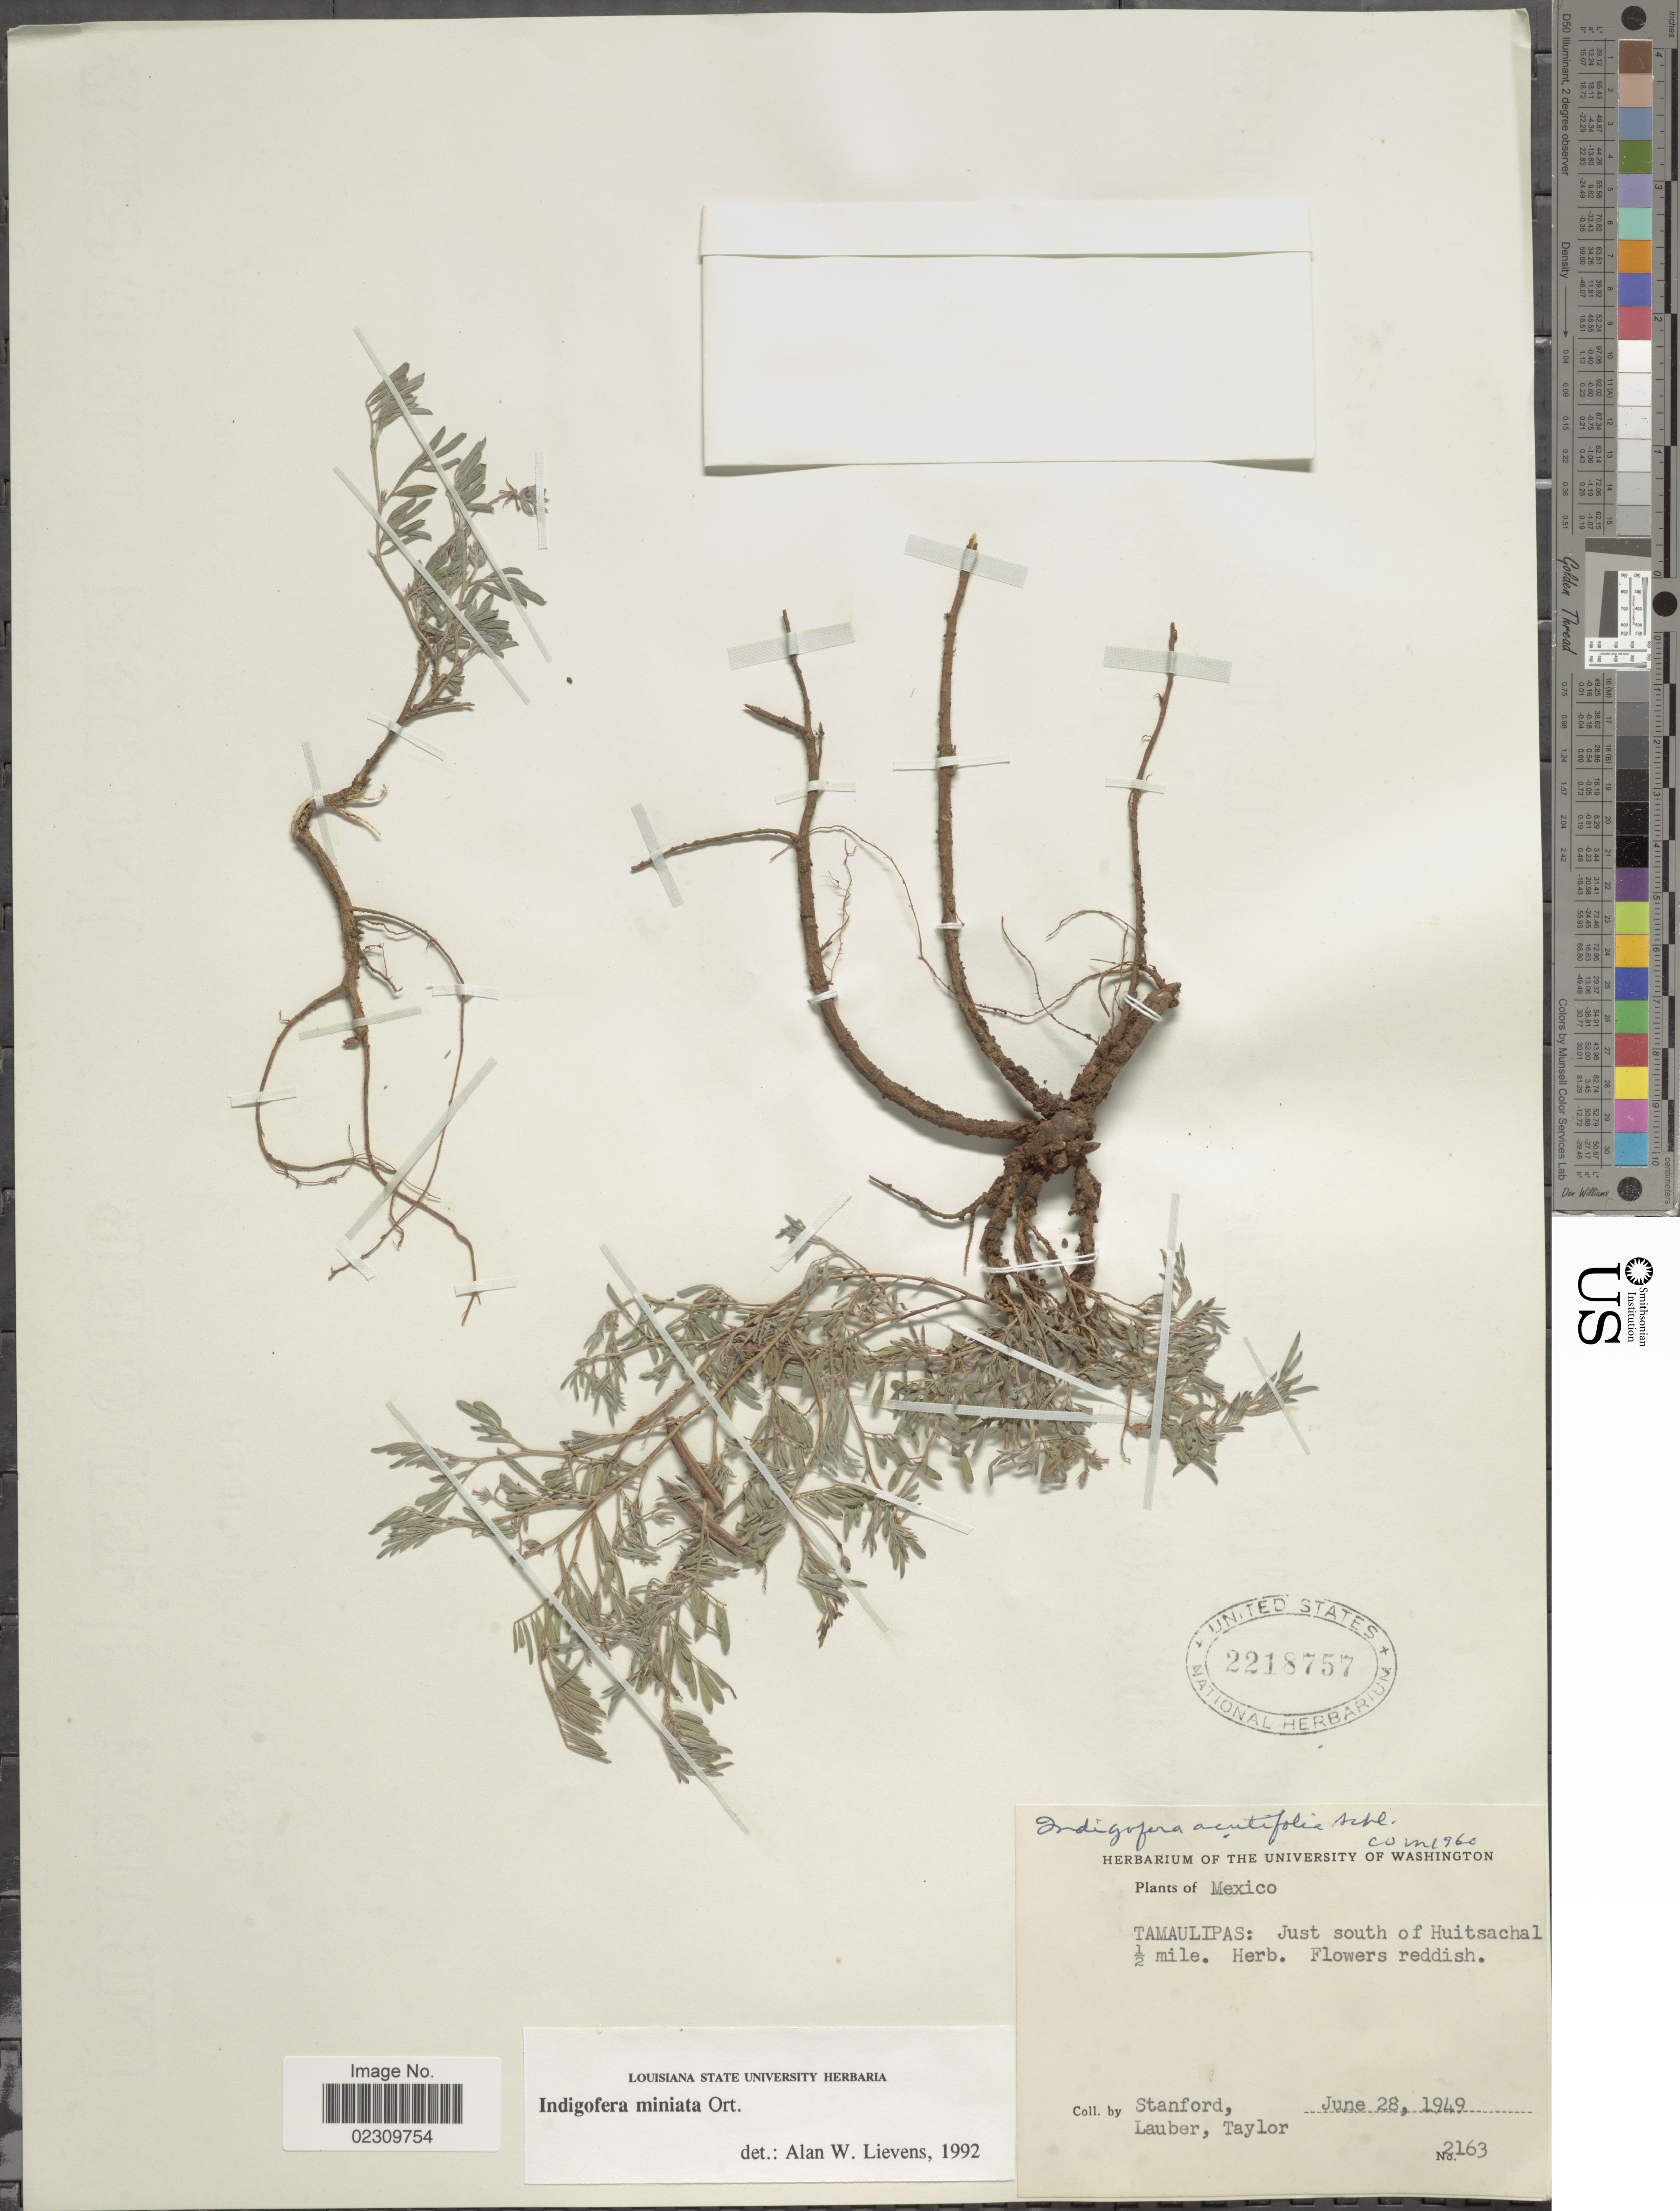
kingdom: Plantae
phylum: Tracheophyta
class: Magnoliopsida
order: Fabales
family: Fabaceae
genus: Indigofera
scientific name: Indigofera miniata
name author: Orteg.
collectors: -. Stanford, Lauber, -- & -- Taylor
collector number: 2163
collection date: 1949-06-28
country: Mexico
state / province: Tamaulipas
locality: Just south of Huitsachal ½ mile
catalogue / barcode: US 2218757